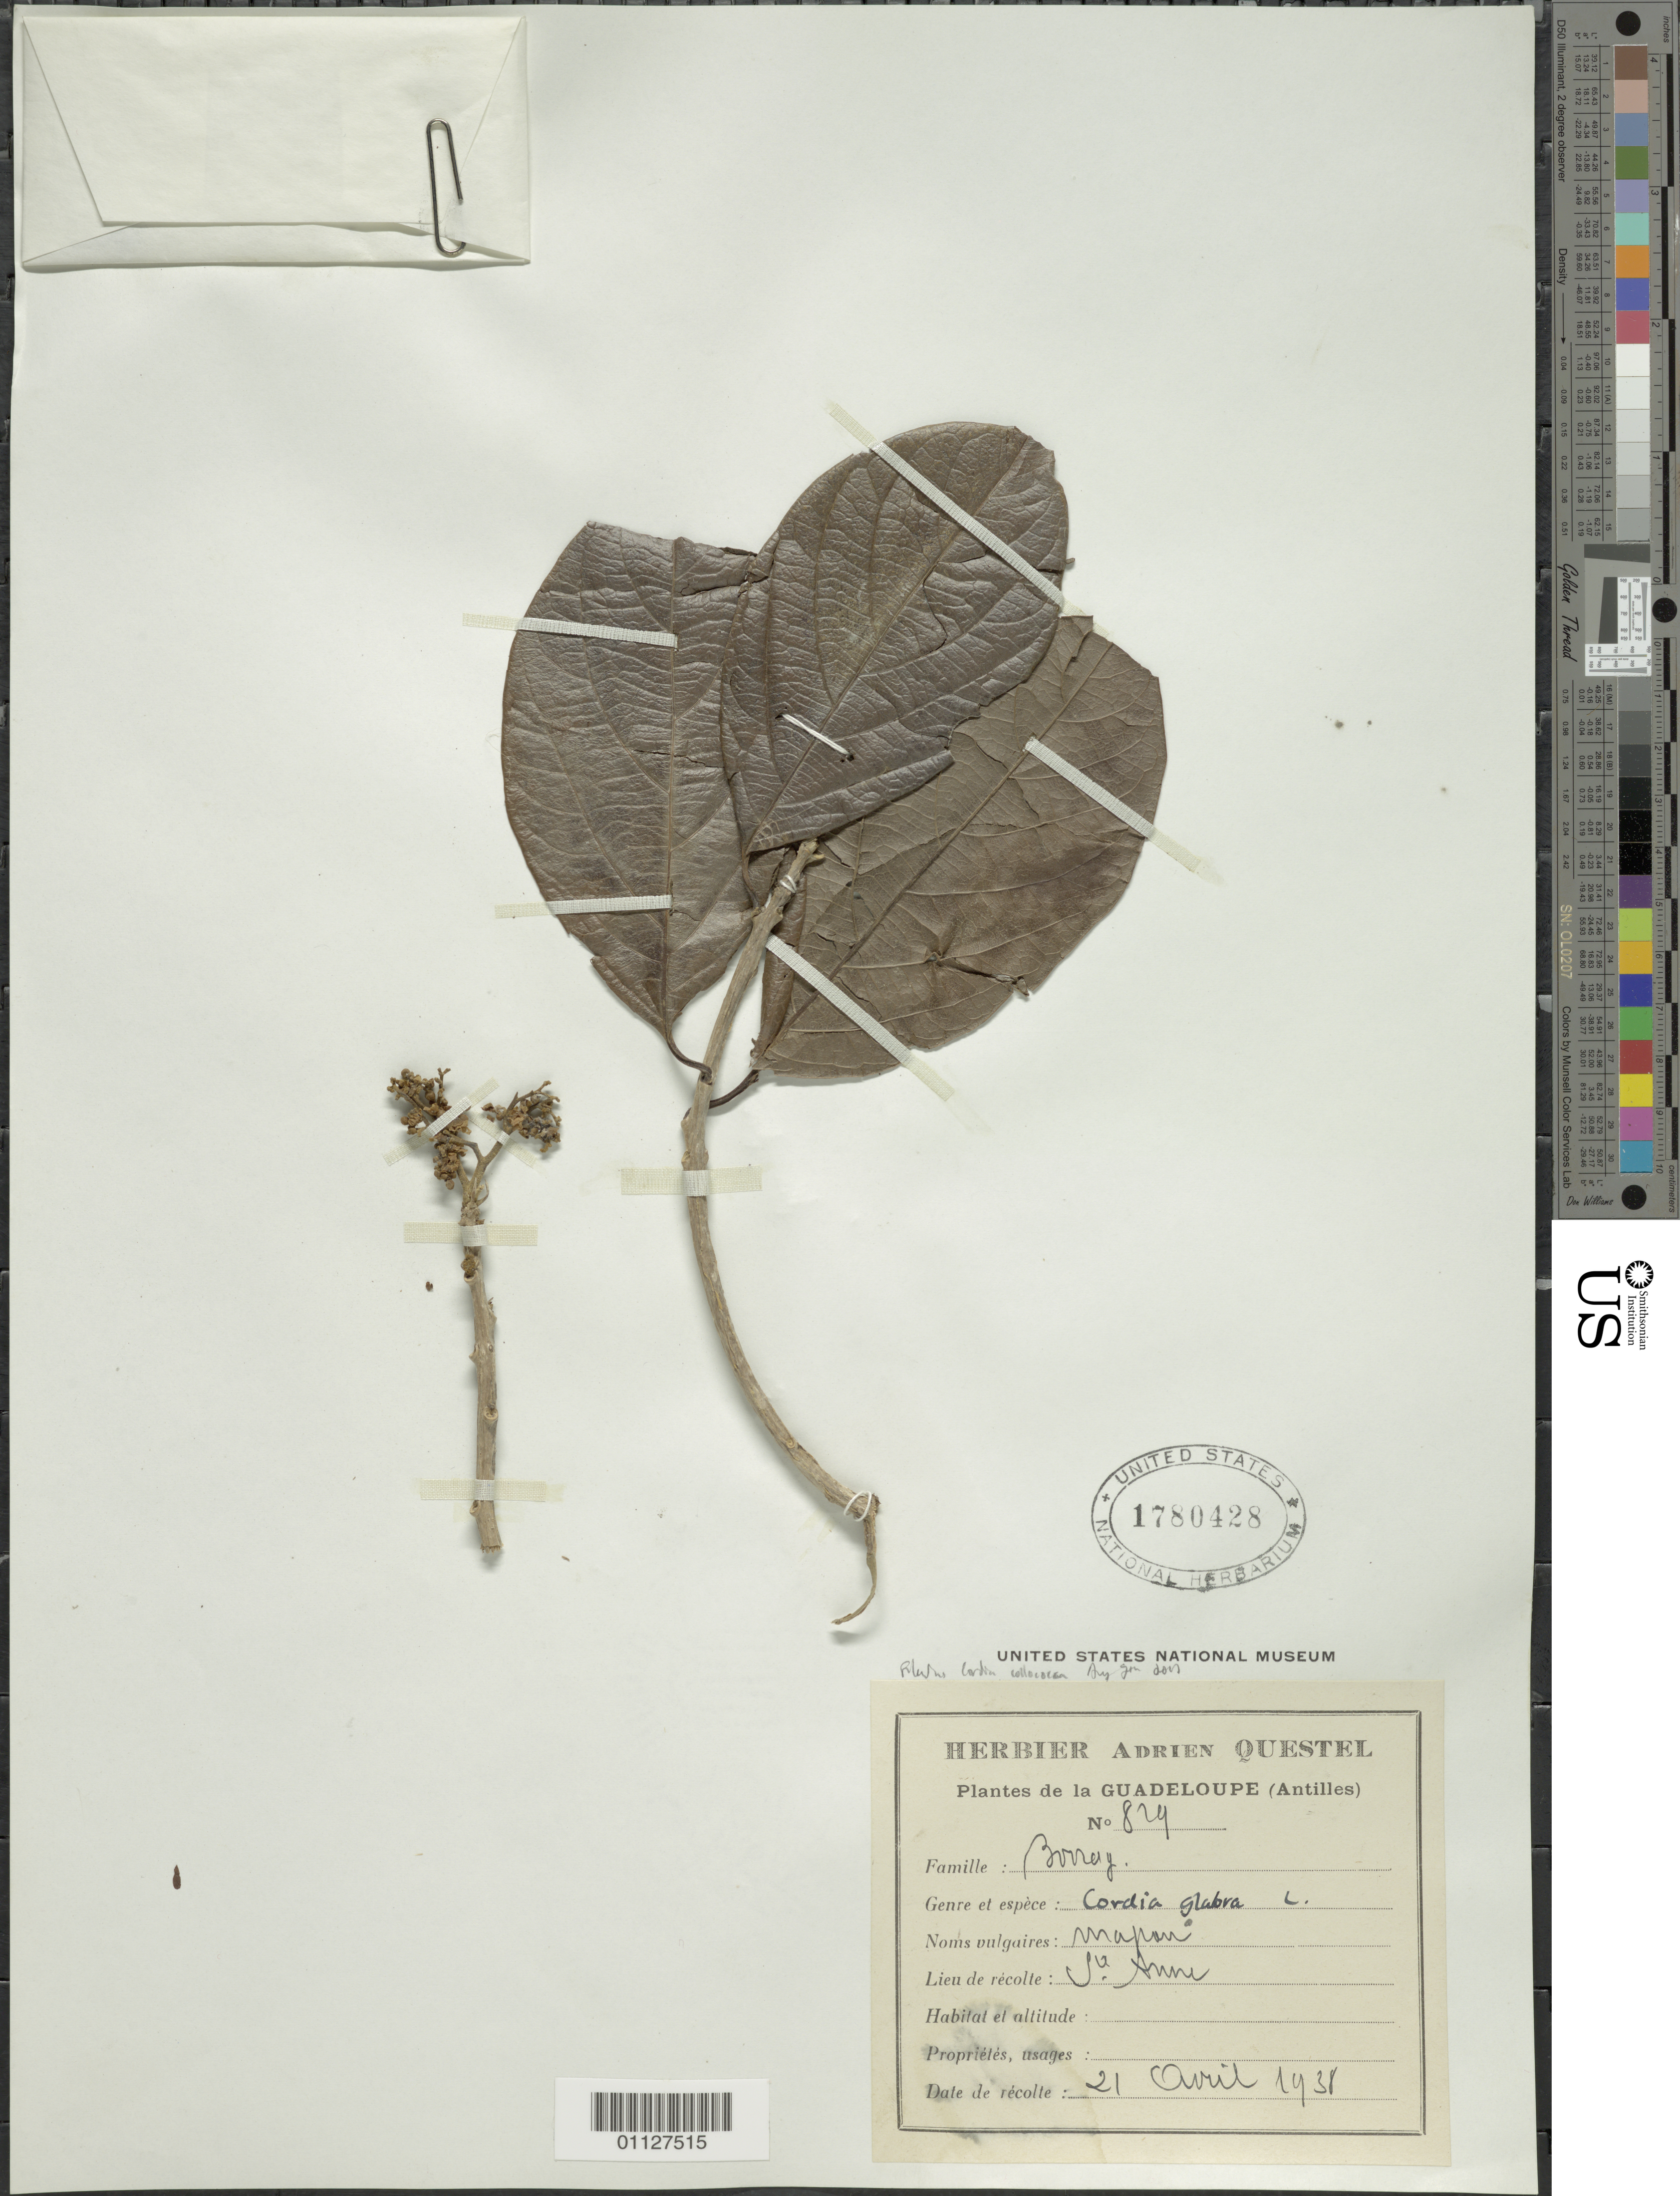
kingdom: Plantae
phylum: Tracheophyta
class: Magnoliopsida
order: Boraginales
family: Cordiaceae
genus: Cordia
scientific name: Cordia collococca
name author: L.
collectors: A. Questel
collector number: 829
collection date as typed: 21 Oct 1938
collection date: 1938-10-21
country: Guadeloupe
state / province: St. Anne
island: Basse Terre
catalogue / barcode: US 1780428